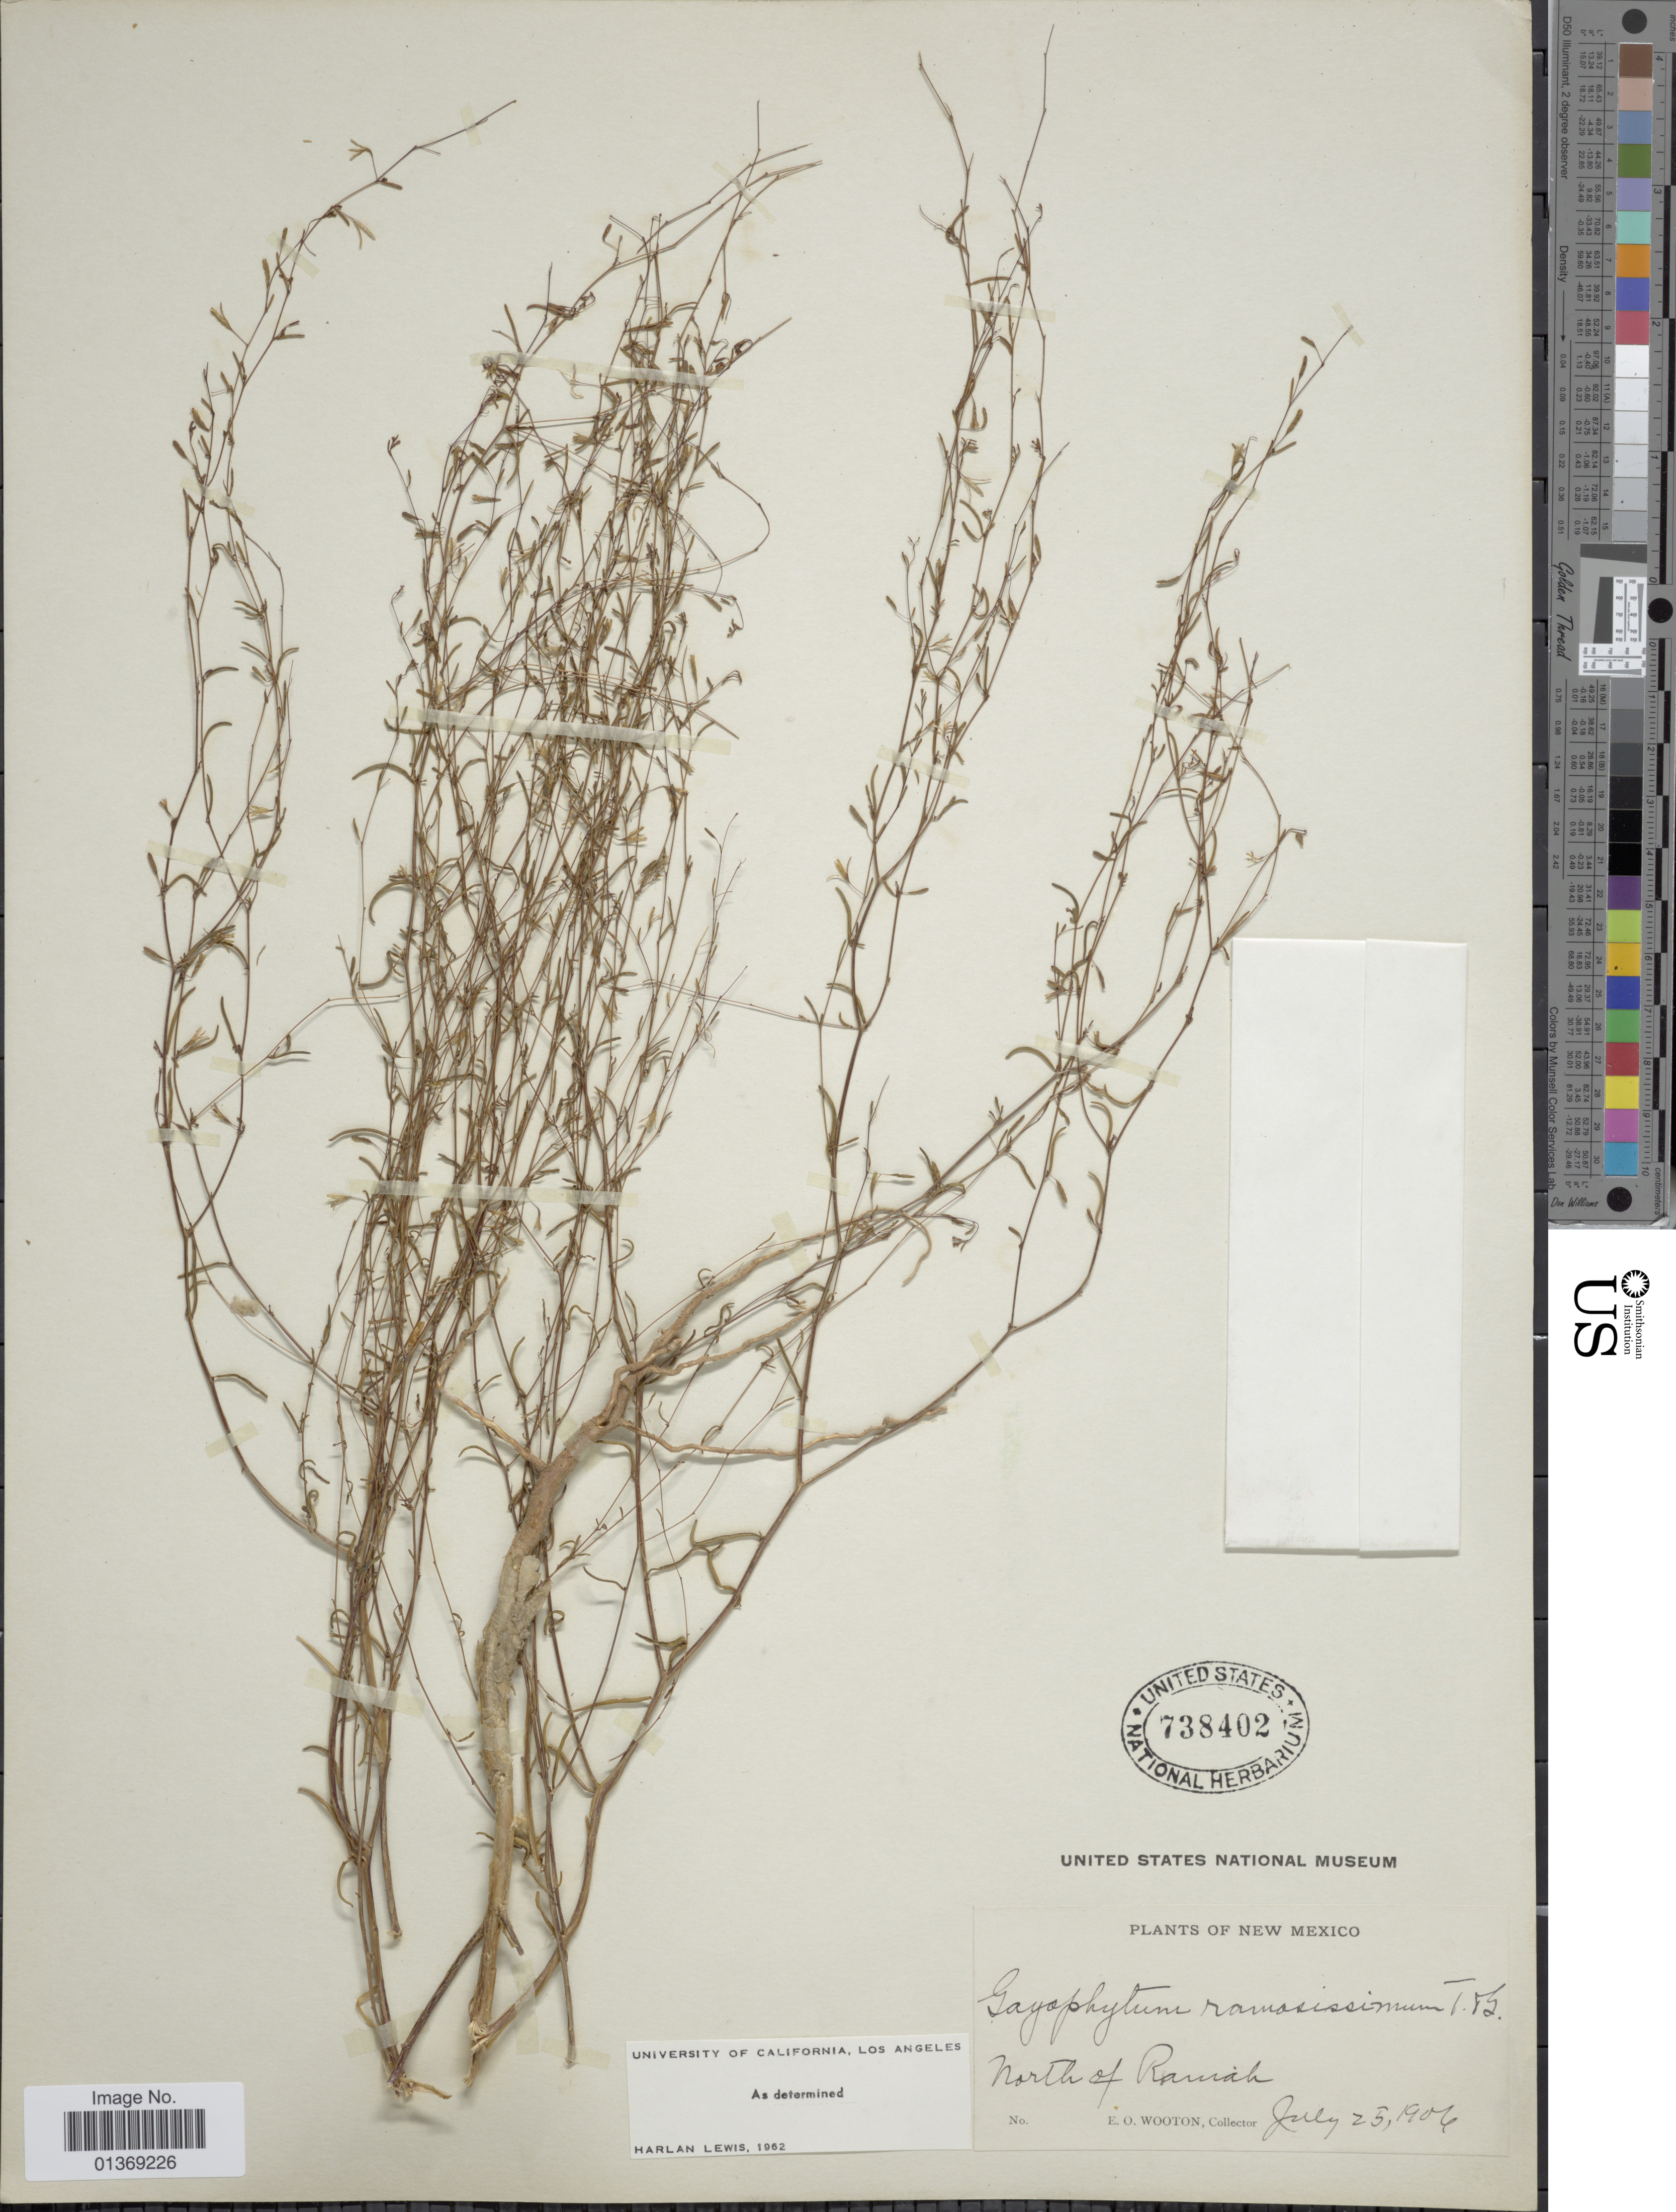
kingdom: Plantae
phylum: Tracheophyta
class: Magnoliopsida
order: Myrtales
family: Onagraceae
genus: Gayophytum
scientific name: Gayophytum ramosissimum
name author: Torr. & A. Gray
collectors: E. O. Wooton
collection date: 1906-07-25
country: United States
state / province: New Mexico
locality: North of Ramah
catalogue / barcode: US 738402